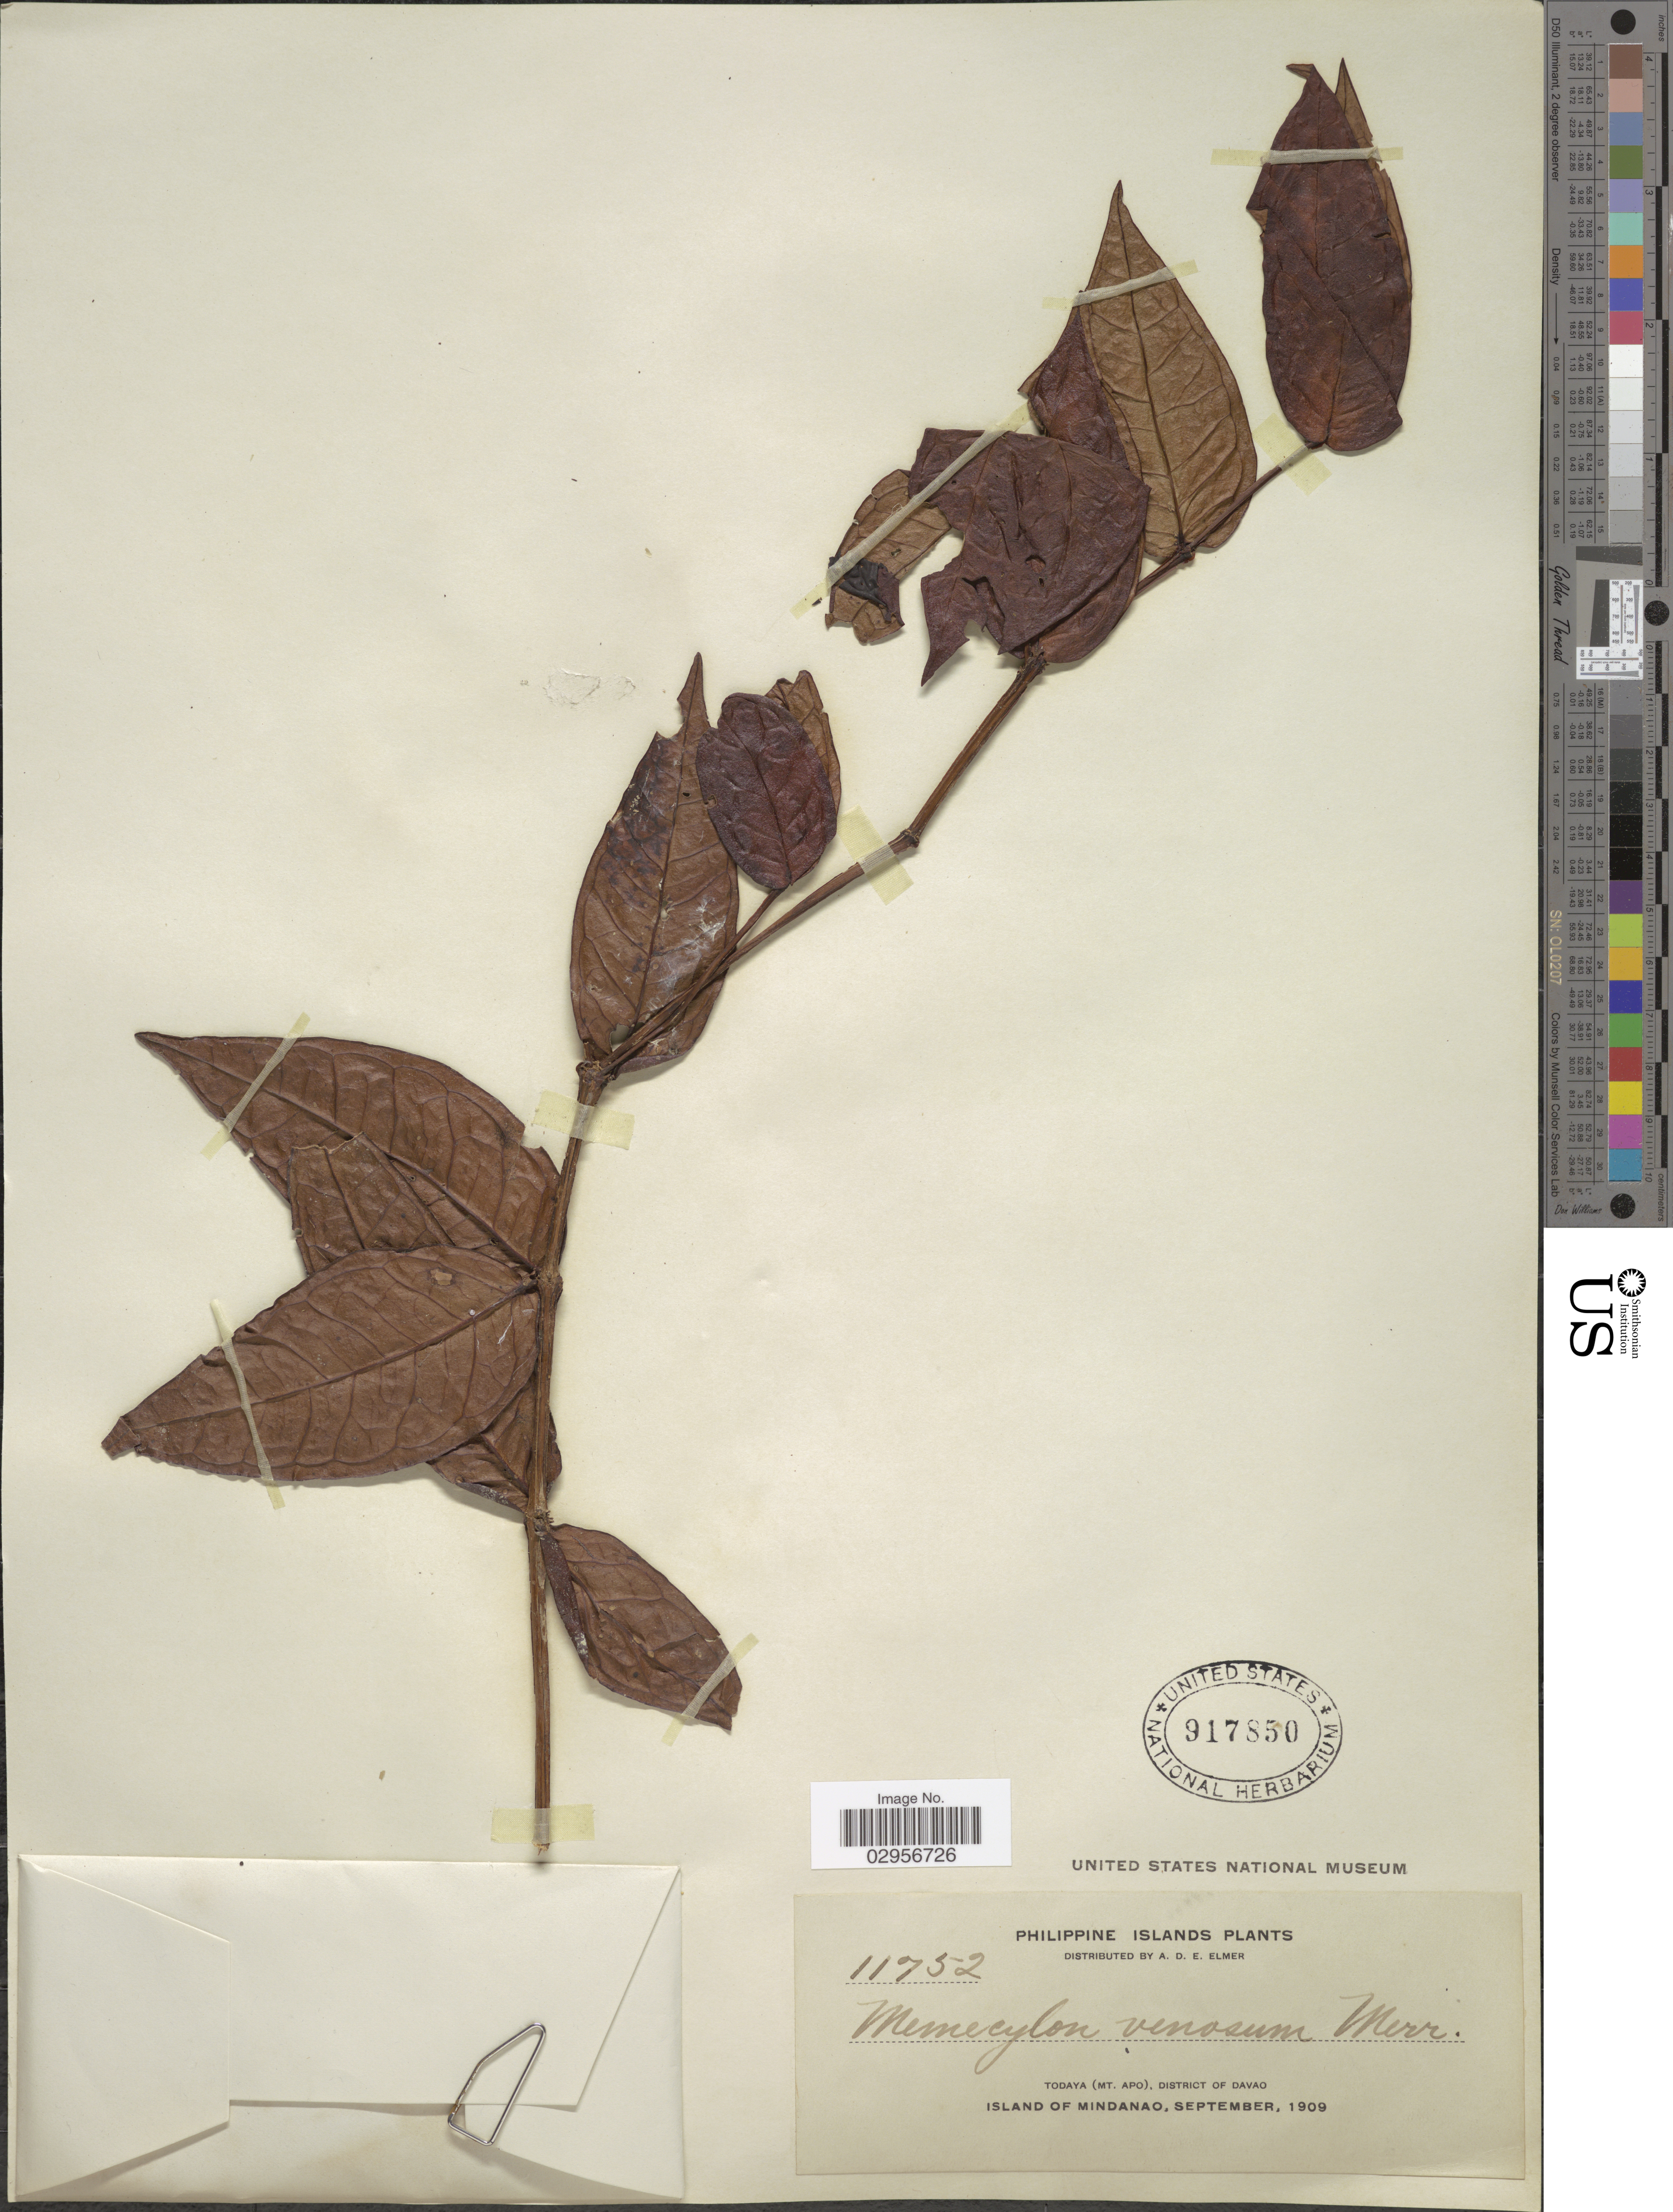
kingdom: Plantae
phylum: Tracheophyta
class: Magnoliopsida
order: Myrtales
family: Melastomataceae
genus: Memecylon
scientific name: Memecylon venosum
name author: Merr.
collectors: A. D. E. Elmer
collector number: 11752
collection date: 1909-09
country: Philippines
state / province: Davao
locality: Todaya (Mt. Apo), District of Davao, Island of Mindanao.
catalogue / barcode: US 917850